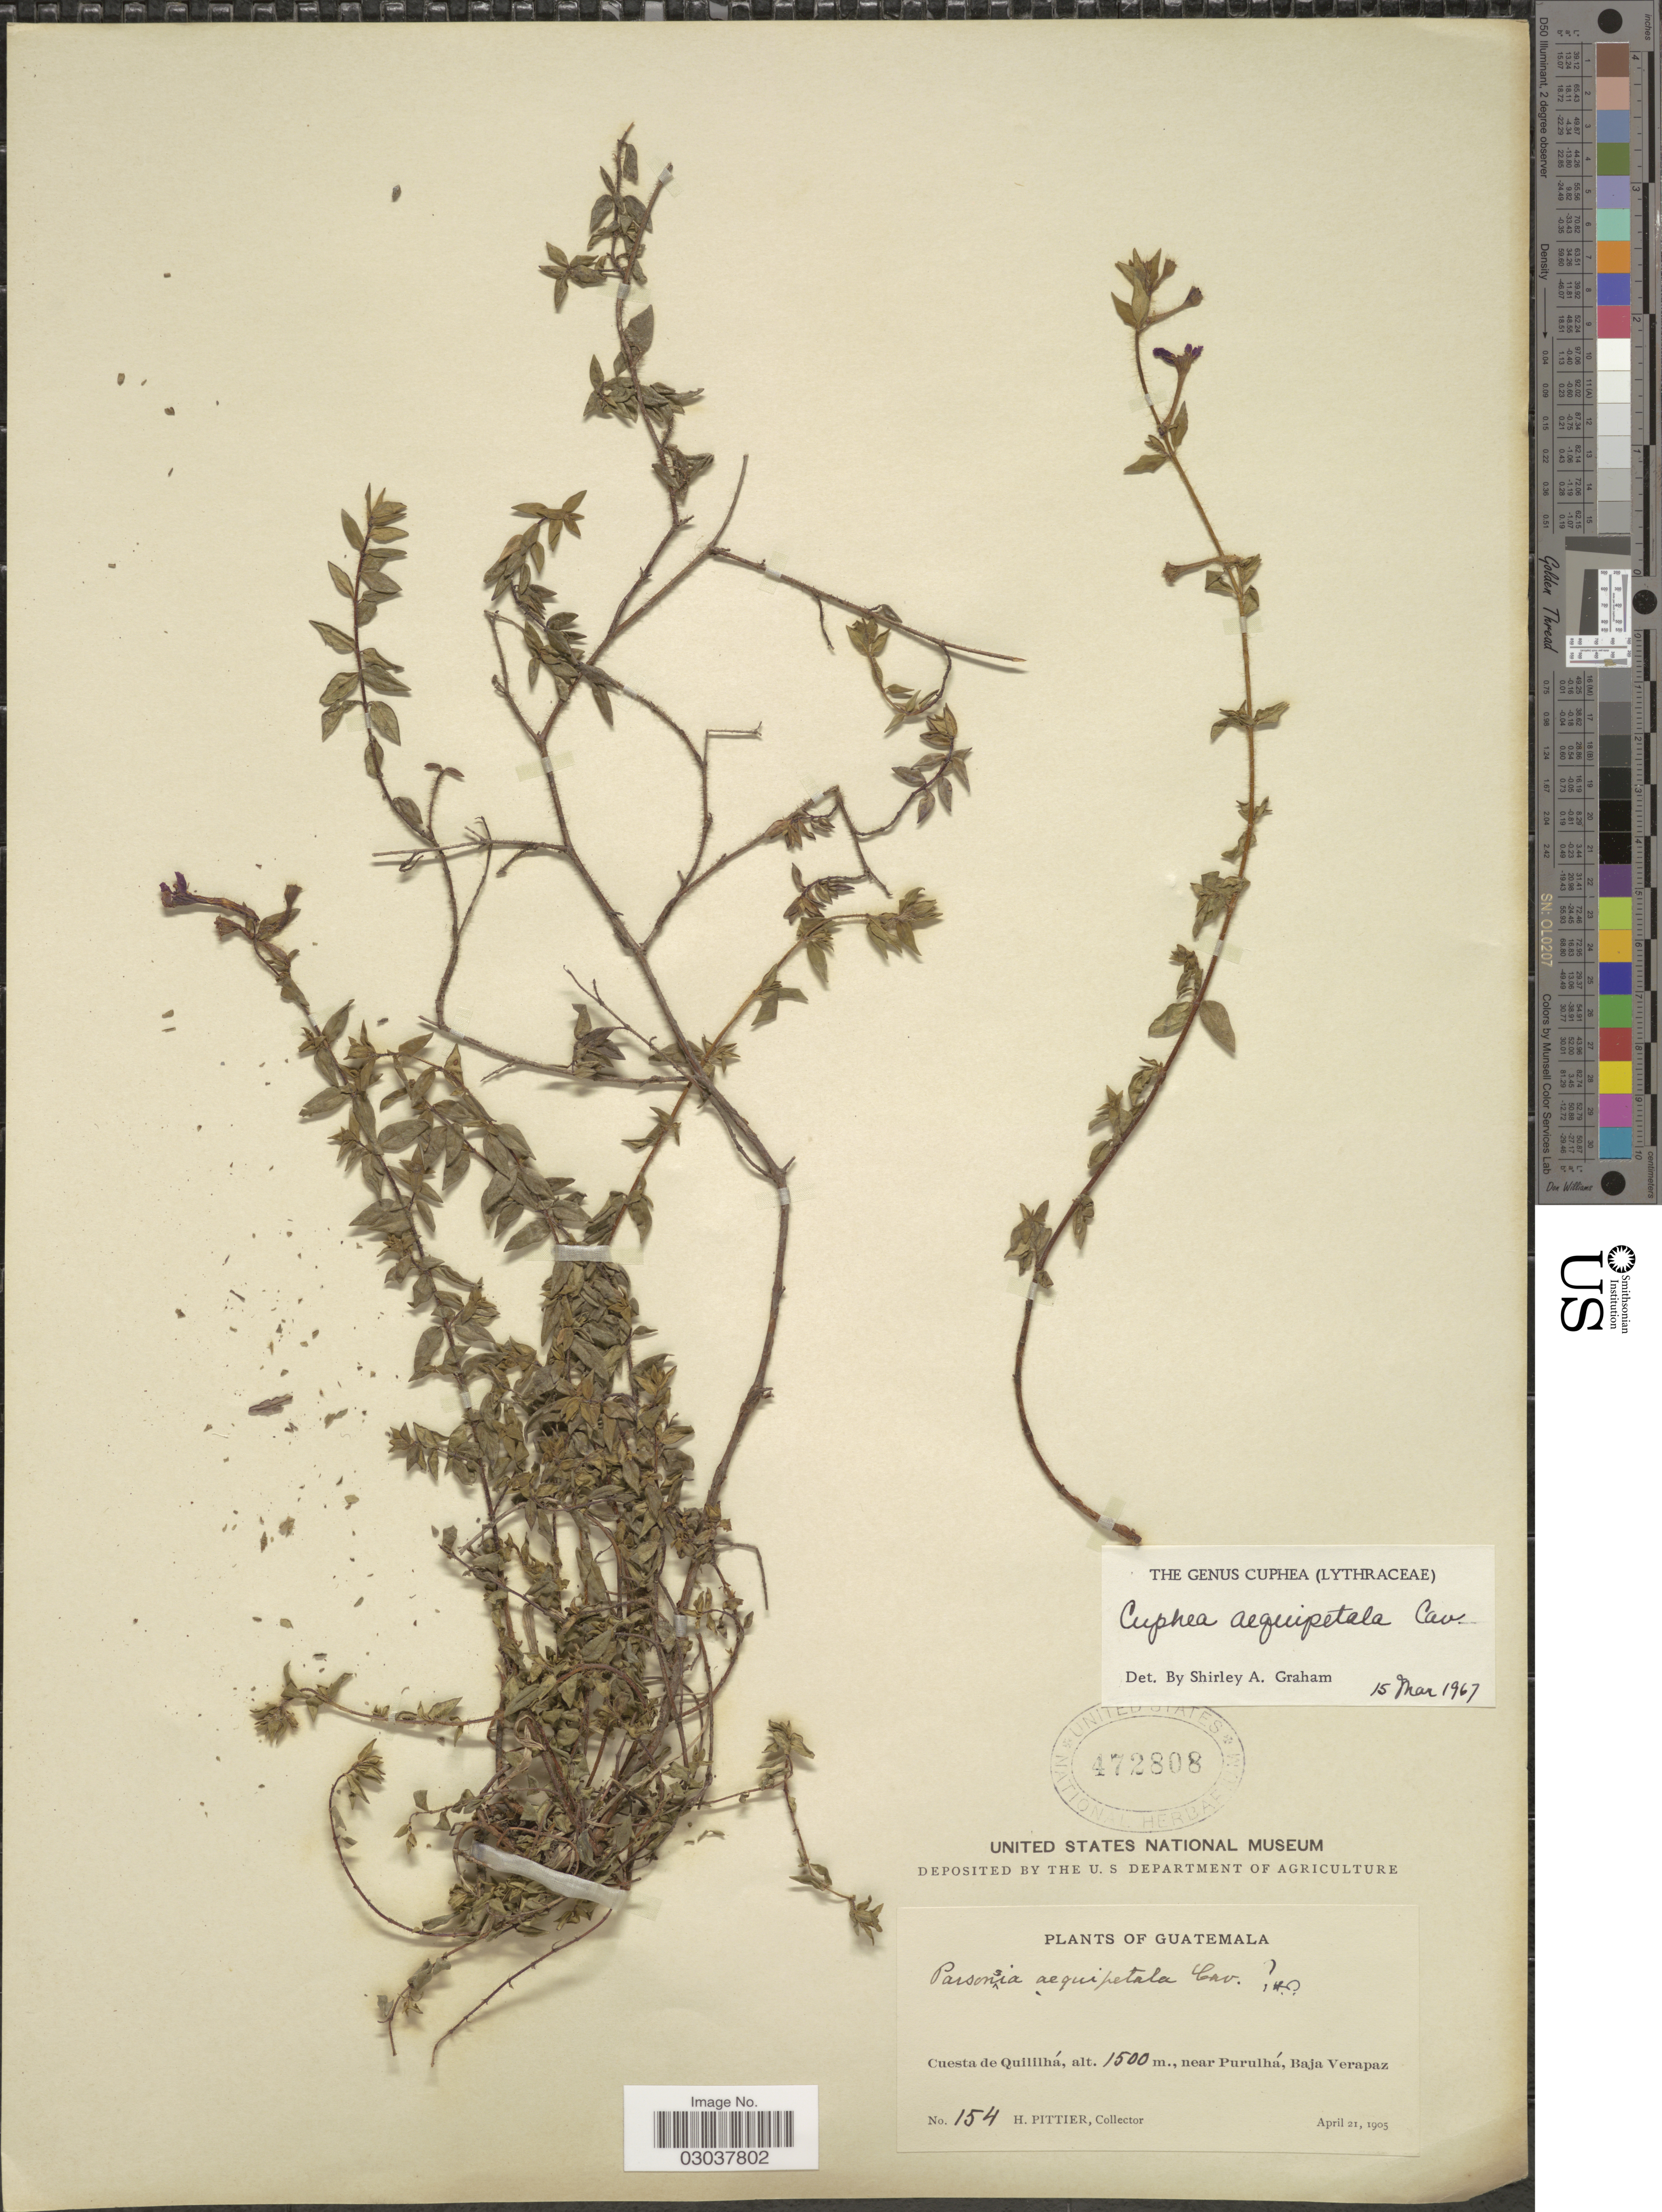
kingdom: Plantae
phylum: Tracheophyta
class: Magnoliopsida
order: Myrtales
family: Lythraceae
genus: Cuphea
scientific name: Cuphea aequipetala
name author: Cav.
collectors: H. F. Pittier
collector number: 154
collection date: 1905-04-21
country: Guatemala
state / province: Baja Verapaz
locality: Cuesta de Quililhá, near Purulhá.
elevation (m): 1500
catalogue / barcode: US 472808